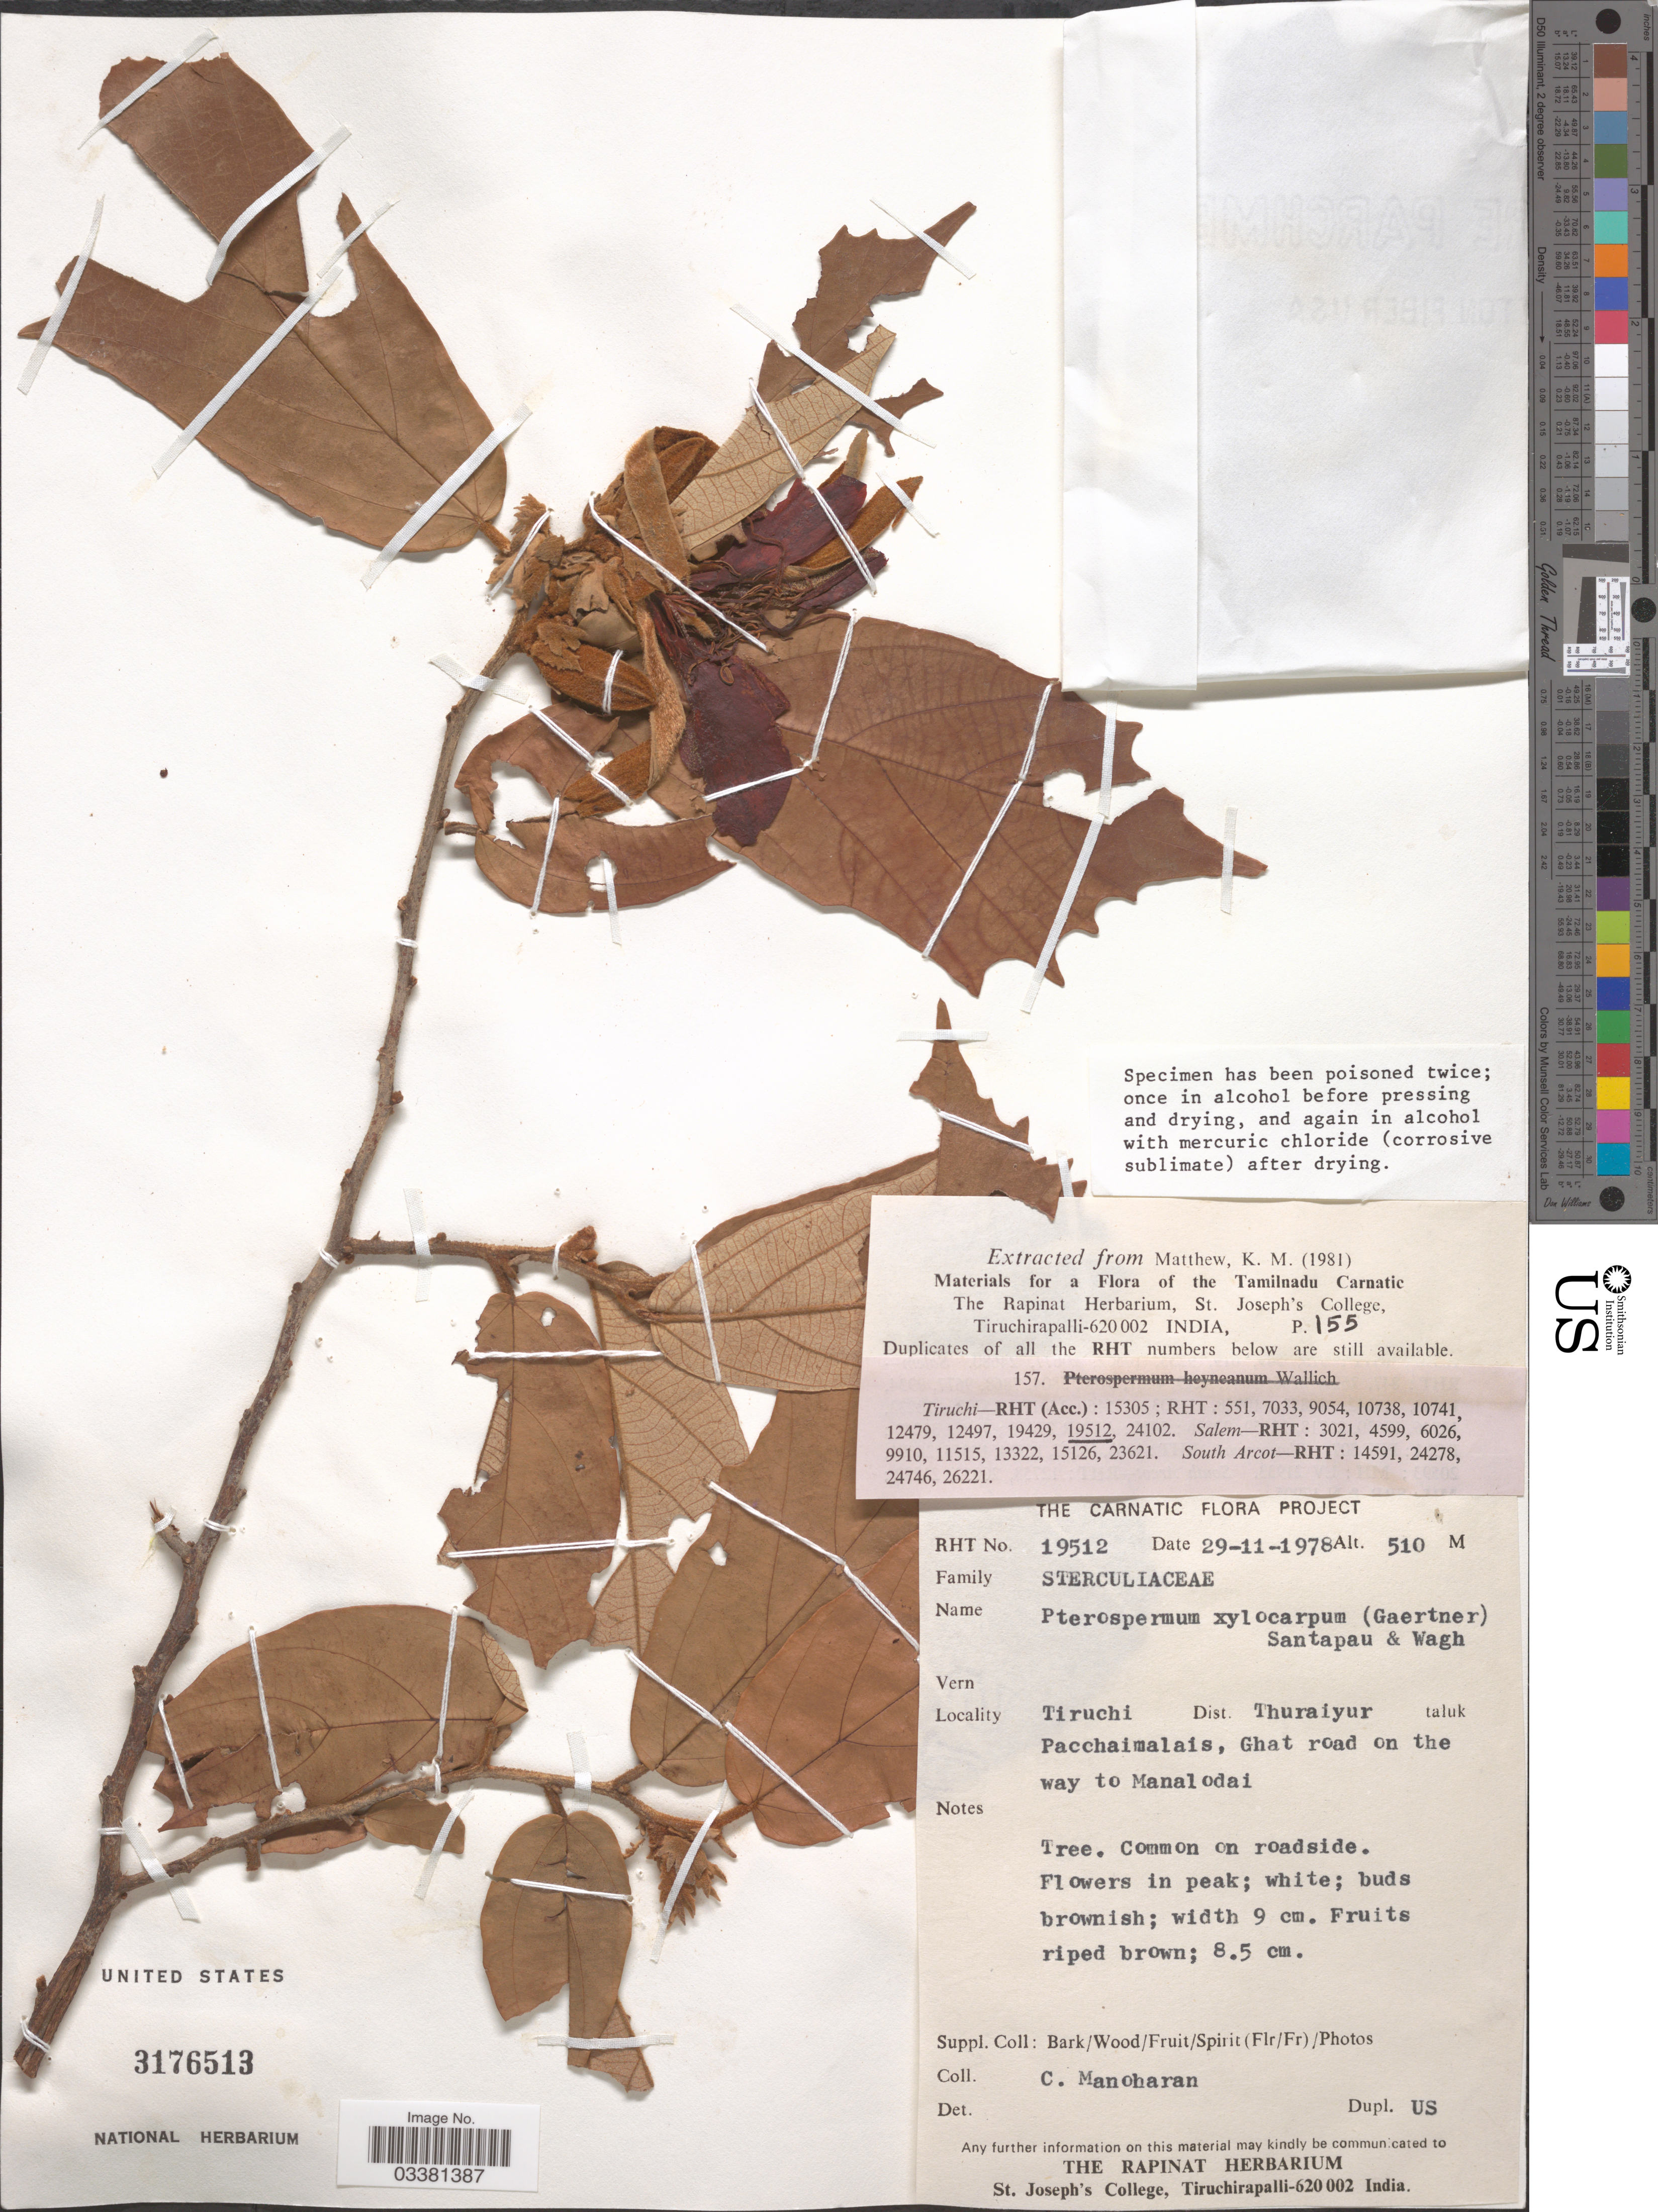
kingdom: Plantae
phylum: Tracheophyta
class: Magnoliopsida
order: Malvales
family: Malvaceae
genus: Pterospermum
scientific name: Pterospermum xylocarpum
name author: (Gaertn.) Oken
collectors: C. Manoharan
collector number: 19512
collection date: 1978-11-29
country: India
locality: Tiruchi Dist. Thuraiyur taluk, Pacchaimalais, Ghat road on the way to Manalodai.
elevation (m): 510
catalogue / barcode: US 3176513